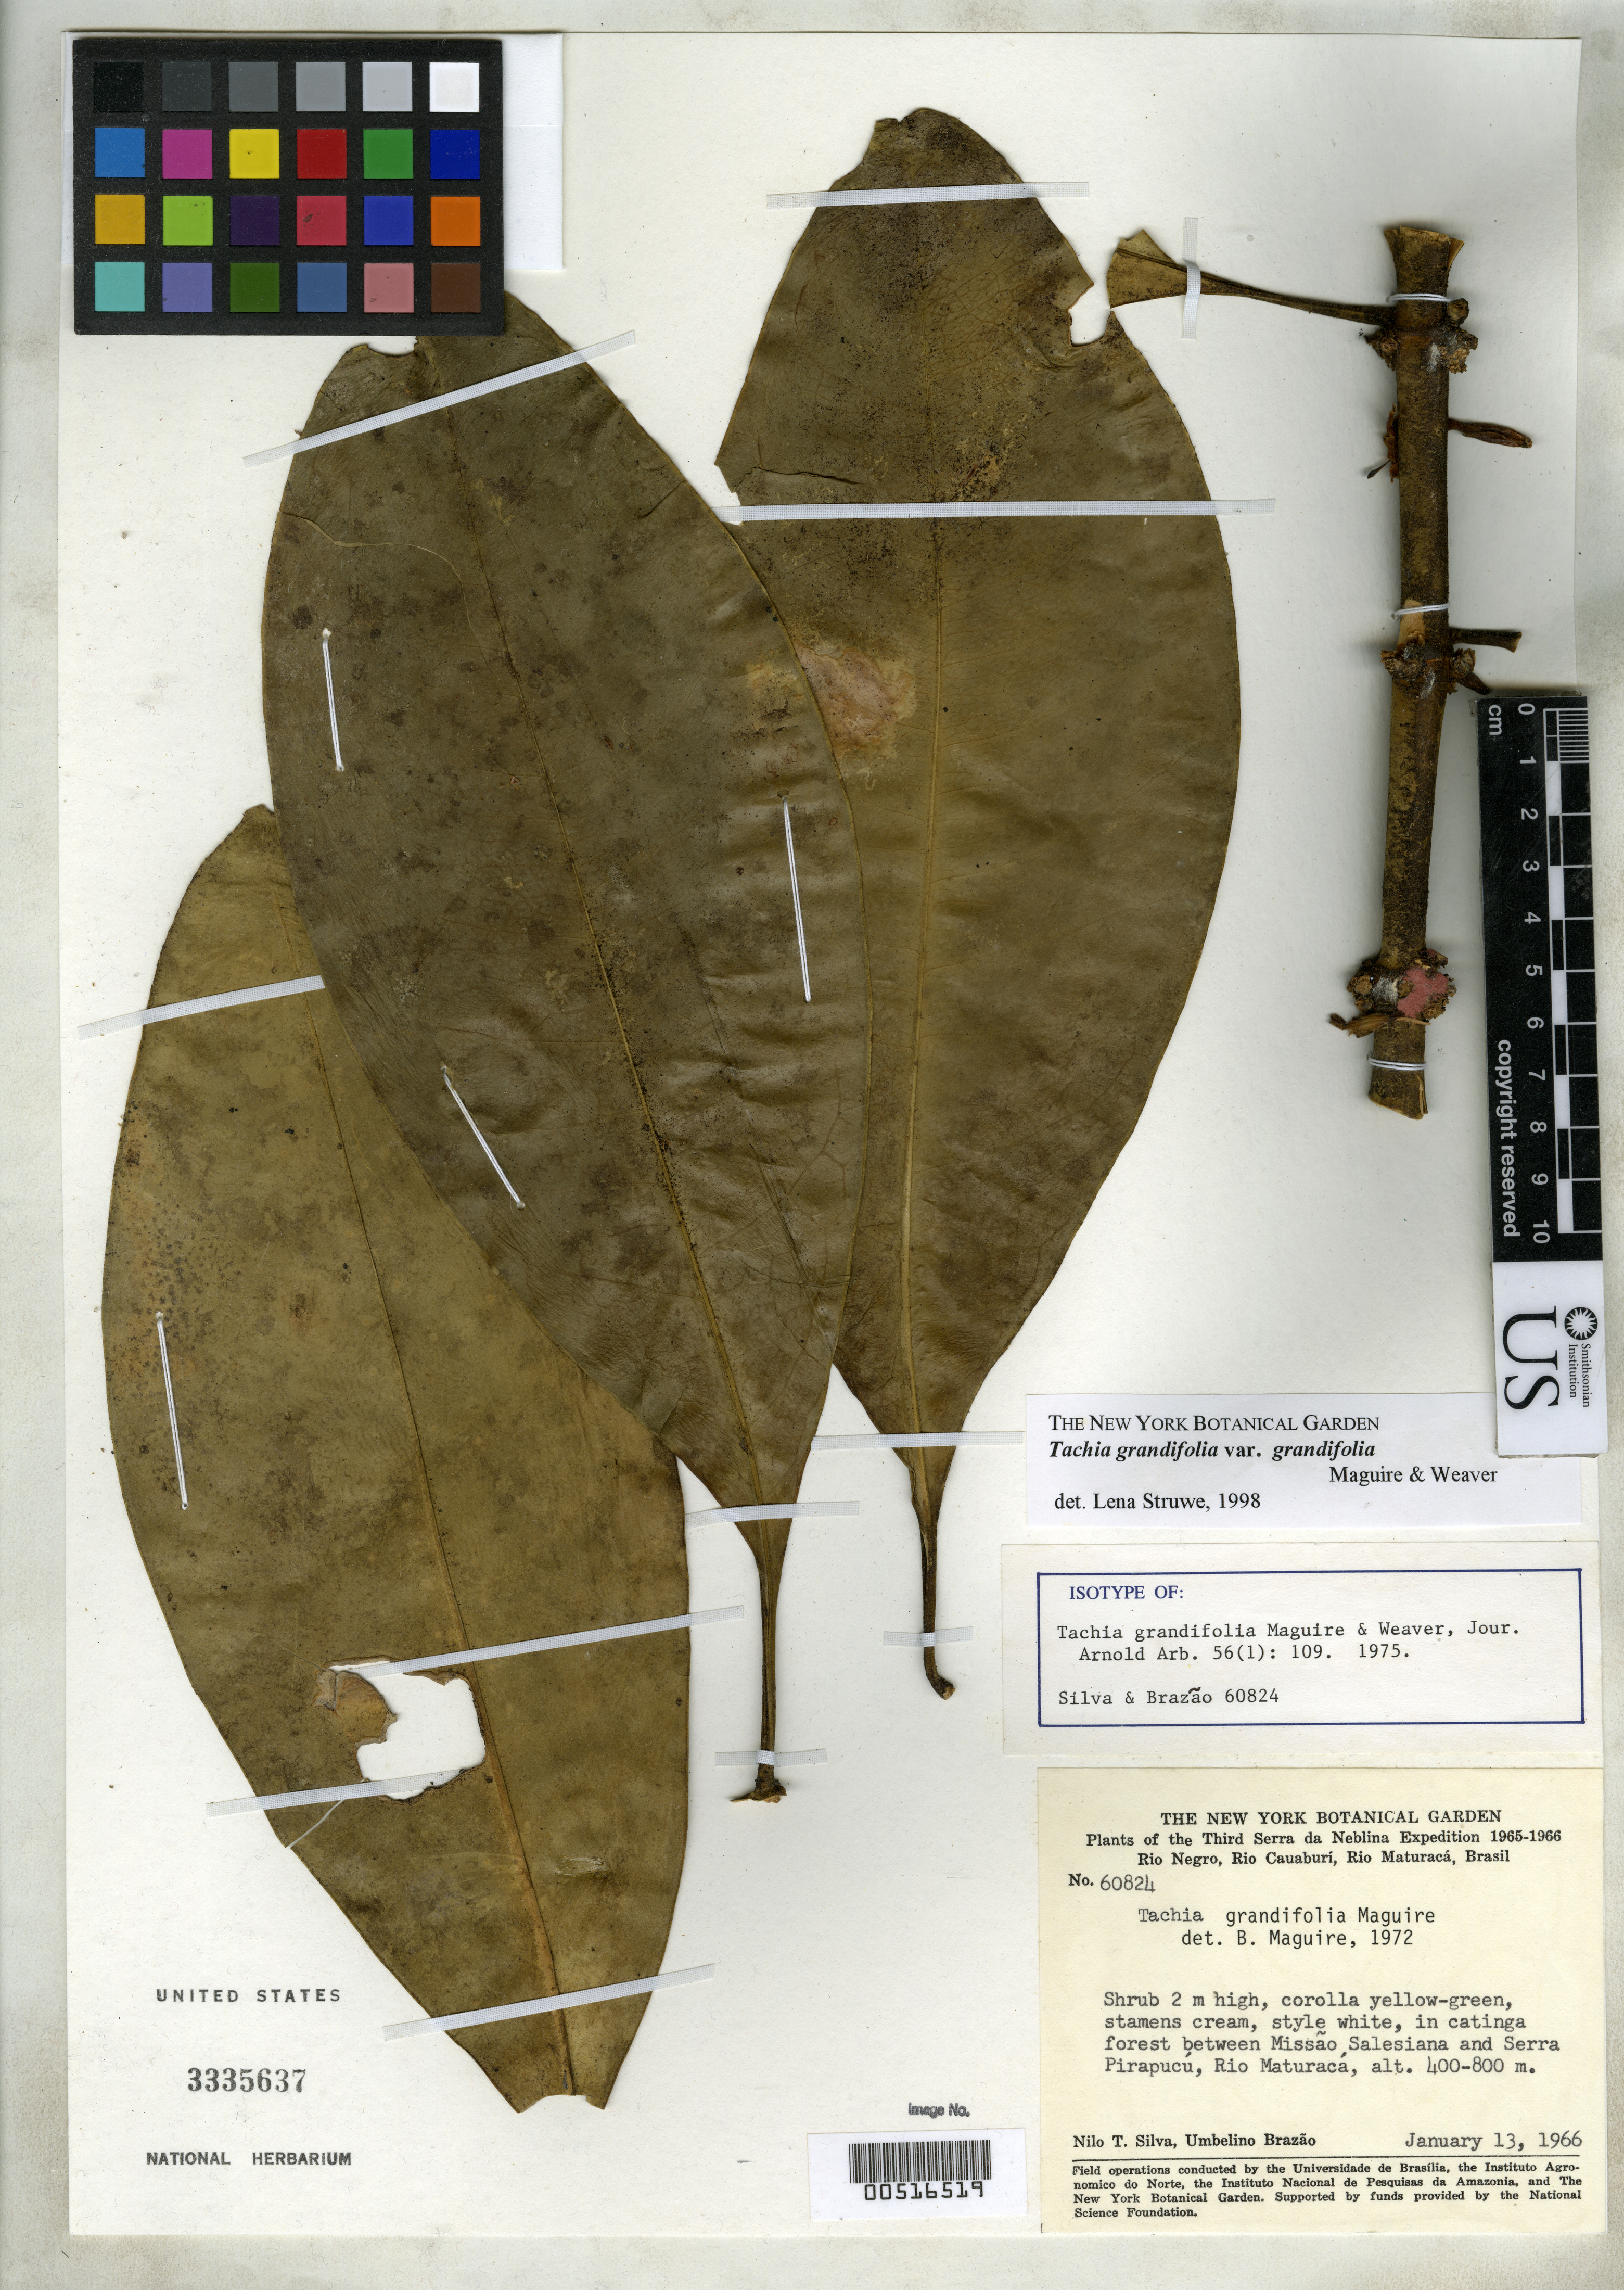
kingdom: Plantae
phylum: Tracheophyta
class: Magnoliopsida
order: Gentianales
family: Gentianaceae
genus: Tachia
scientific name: Tachia grandifolia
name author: Maguire & Weaver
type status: Isotype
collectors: N. T. Silva & U. Brazão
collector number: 60824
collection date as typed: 13 Jan 1966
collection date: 1966-01-13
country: Brazil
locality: Rio Negro, Rio Cauaburi, Rio Maturaca, between Missao Salesiana & Serra Pirapucu.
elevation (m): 400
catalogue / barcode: US 3335637